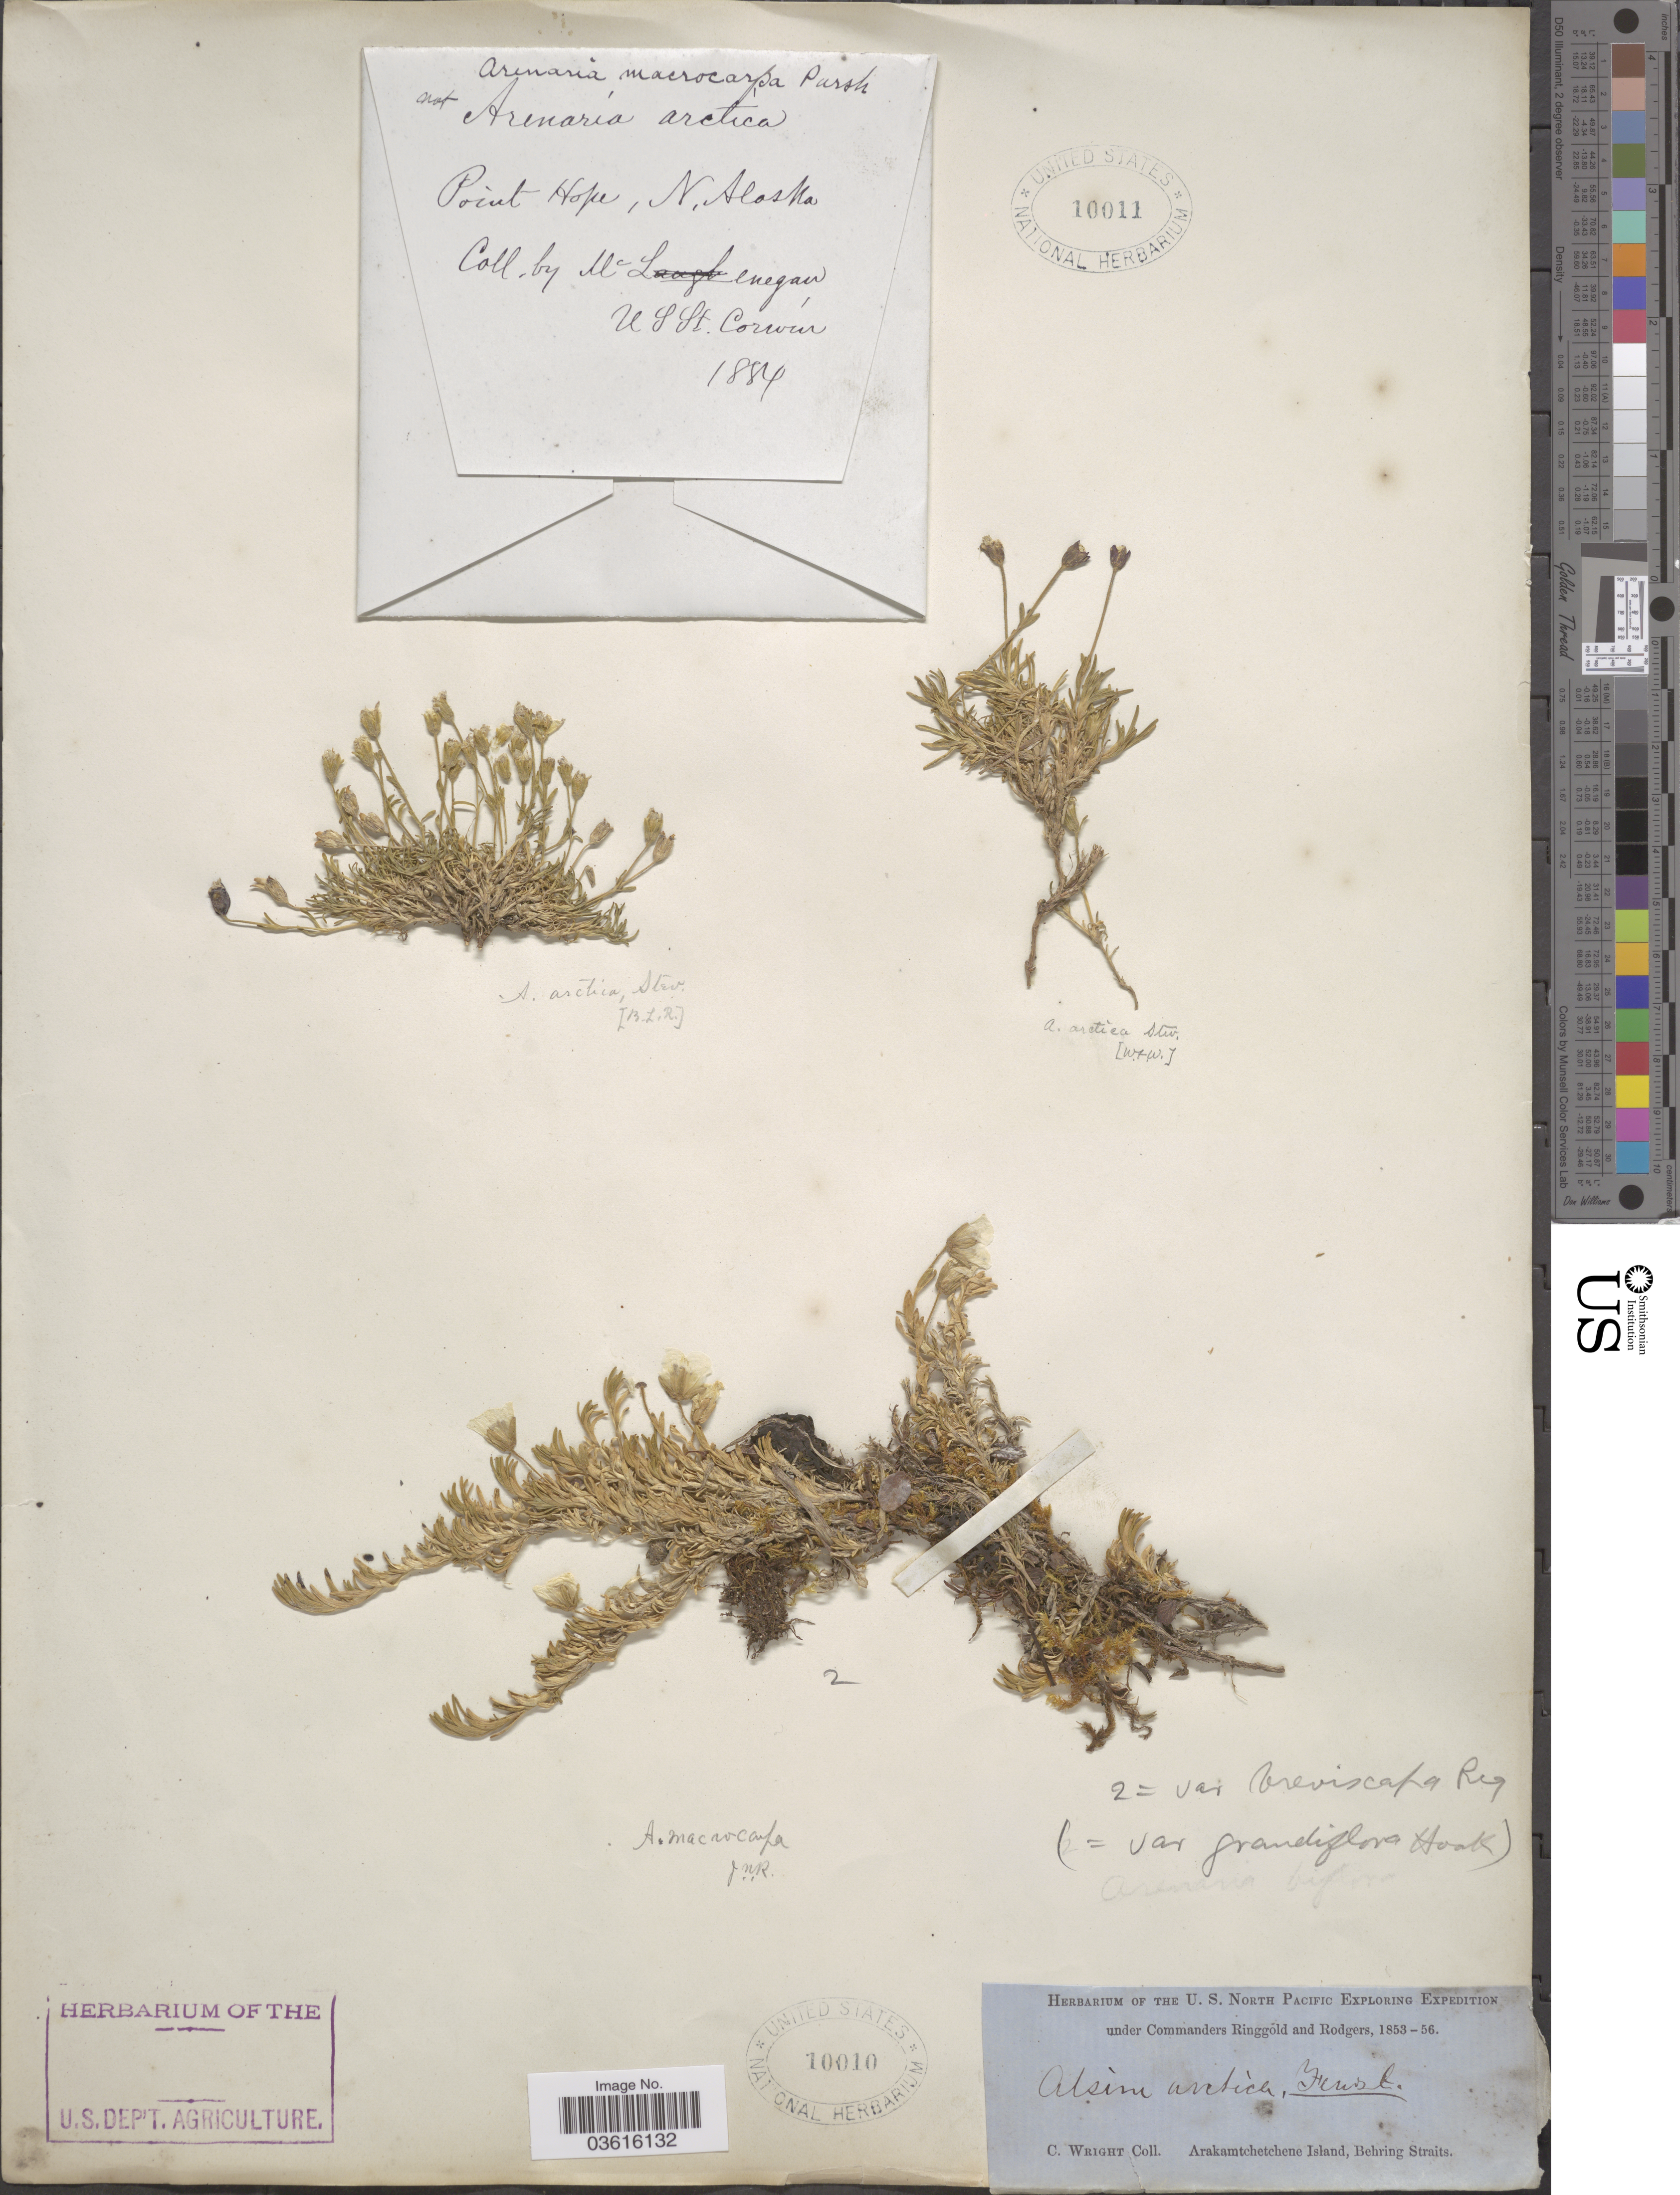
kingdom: Plantae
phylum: Tracheophyta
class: Magnoliopsida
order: Caryophyllales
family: Caryophyllaceae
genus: Pseudocherleria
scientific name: Pseudocherleria macrocarpa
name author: (Pursh) Dillenb. & Kadereit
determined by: U.S. National Herbarium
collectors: McLenegan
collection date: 1884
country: United States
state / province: Alaska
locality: Point Hope, N. Alaska. US St. Corwín. [unsure placement]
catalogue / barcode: US 10011